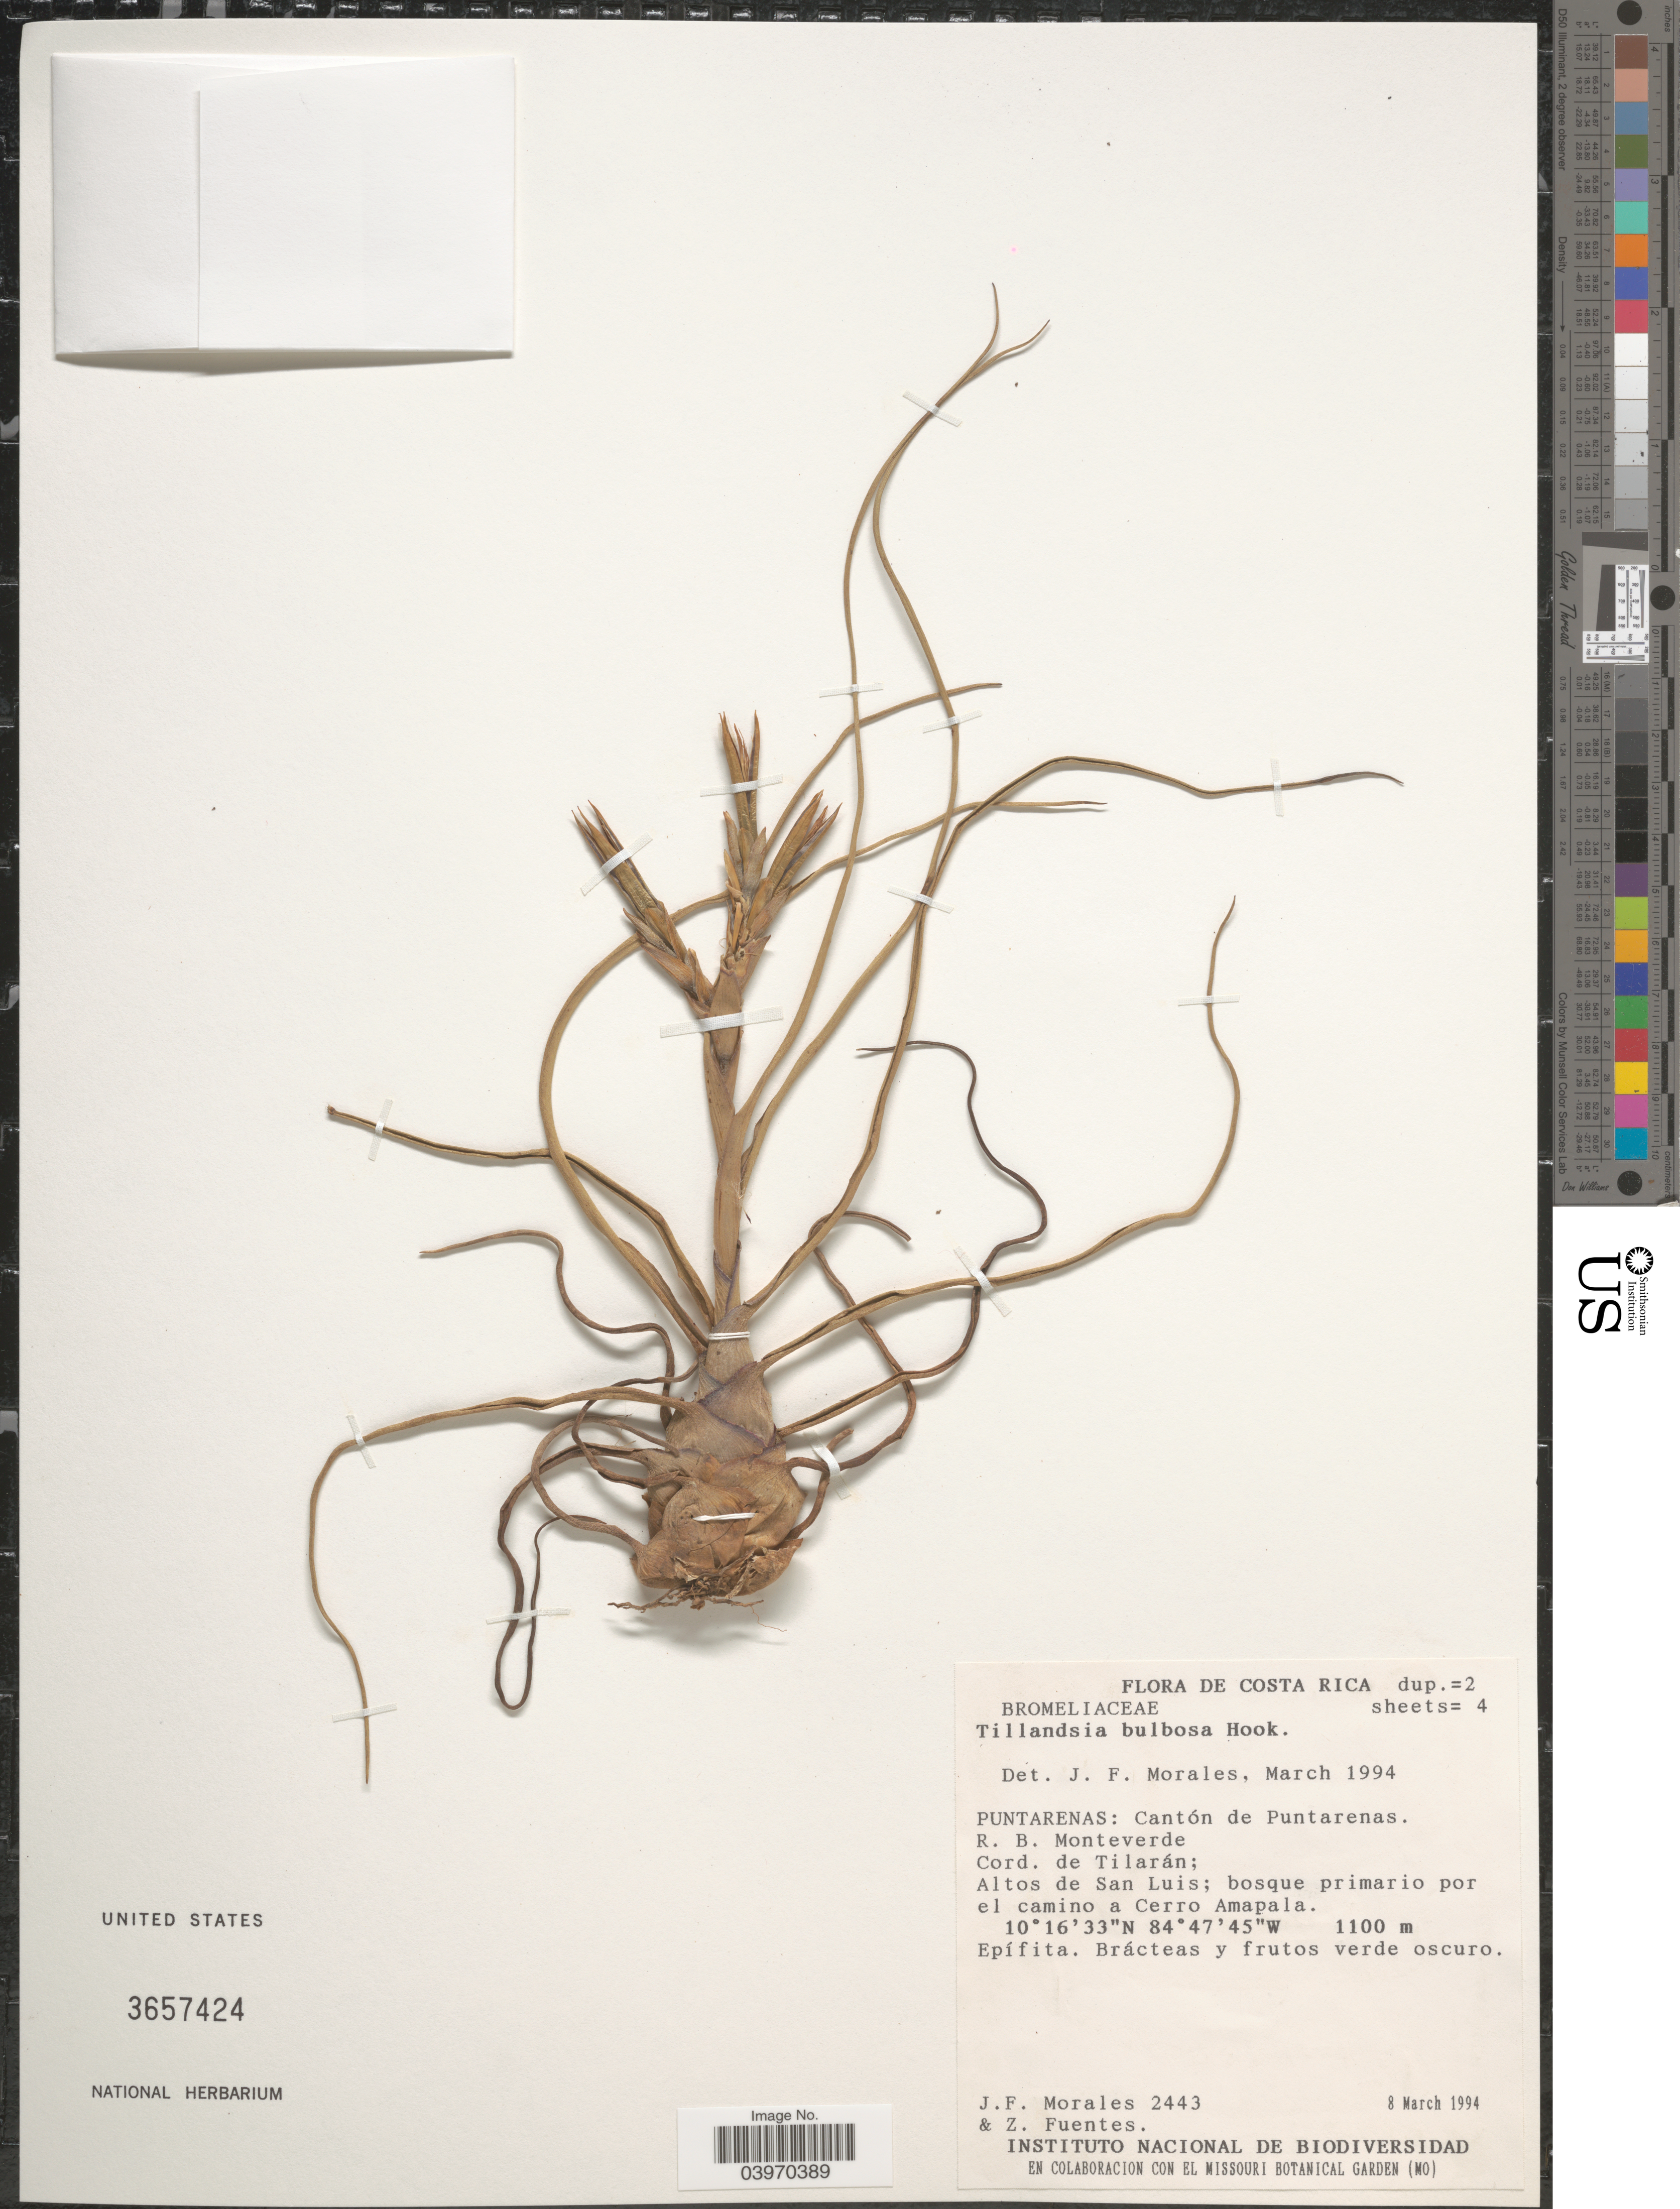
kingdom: Plantae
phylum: Tracheophyta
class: Liliopsida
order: Poales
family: Bromeliaceae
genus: Tillandsia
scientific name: Tillandsia bulbosa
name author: Hook.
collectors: J. Morales & Z. Fuentes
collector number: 2443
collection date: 1994-03-08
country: Costa Rica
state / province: Puntarenas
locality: Cantón de Puntarenas. R. B. Monteverde. Cord. de Tilarán; Altos de San Luis; bosque primario por el camino a Cerro Amapala.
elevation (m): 1100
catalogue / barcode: US 3657424